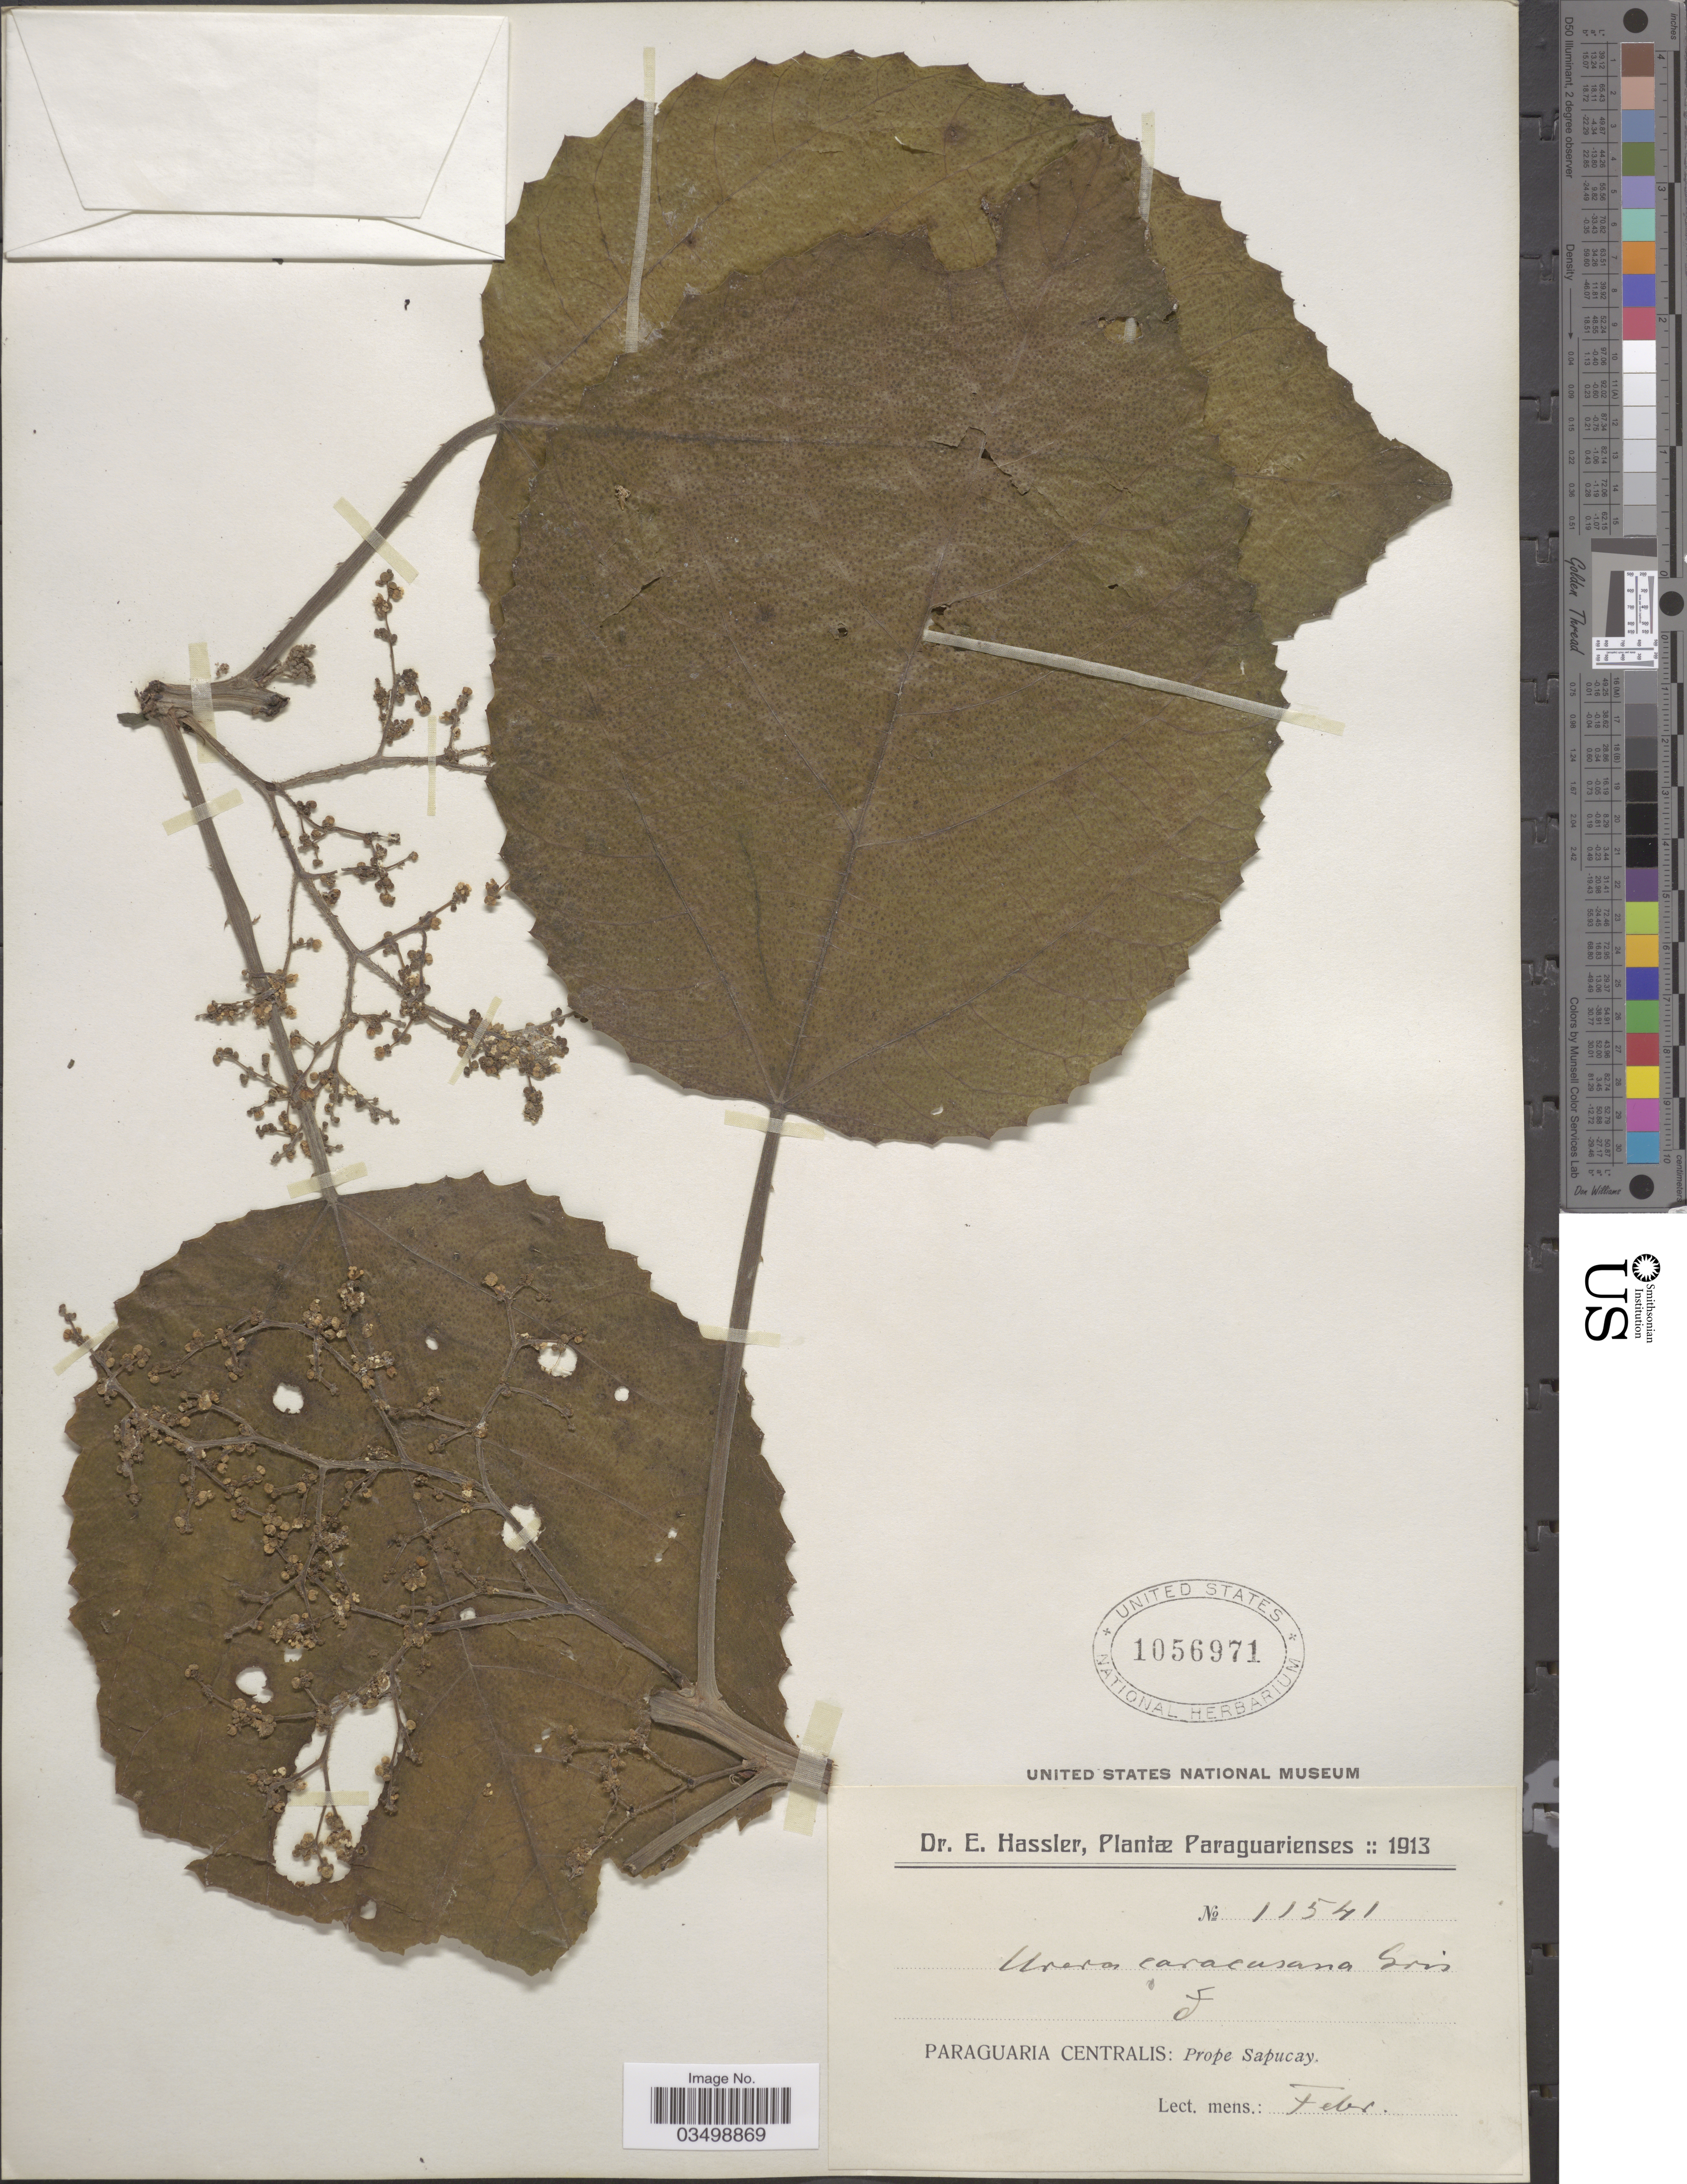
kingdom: Plantae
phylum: Tracheophyta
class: Magnoliopsida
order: Rosales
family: Urticaceae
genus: Urera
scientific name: Urera baccifera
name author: (L.) Gaudich. ex Wedd.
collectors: E. Hassler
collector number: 11541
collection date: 1913-02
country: Paraguay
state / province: Paraguari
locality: Paraguaria Centralis: Prope Sapucay.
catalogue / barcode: US 1056971